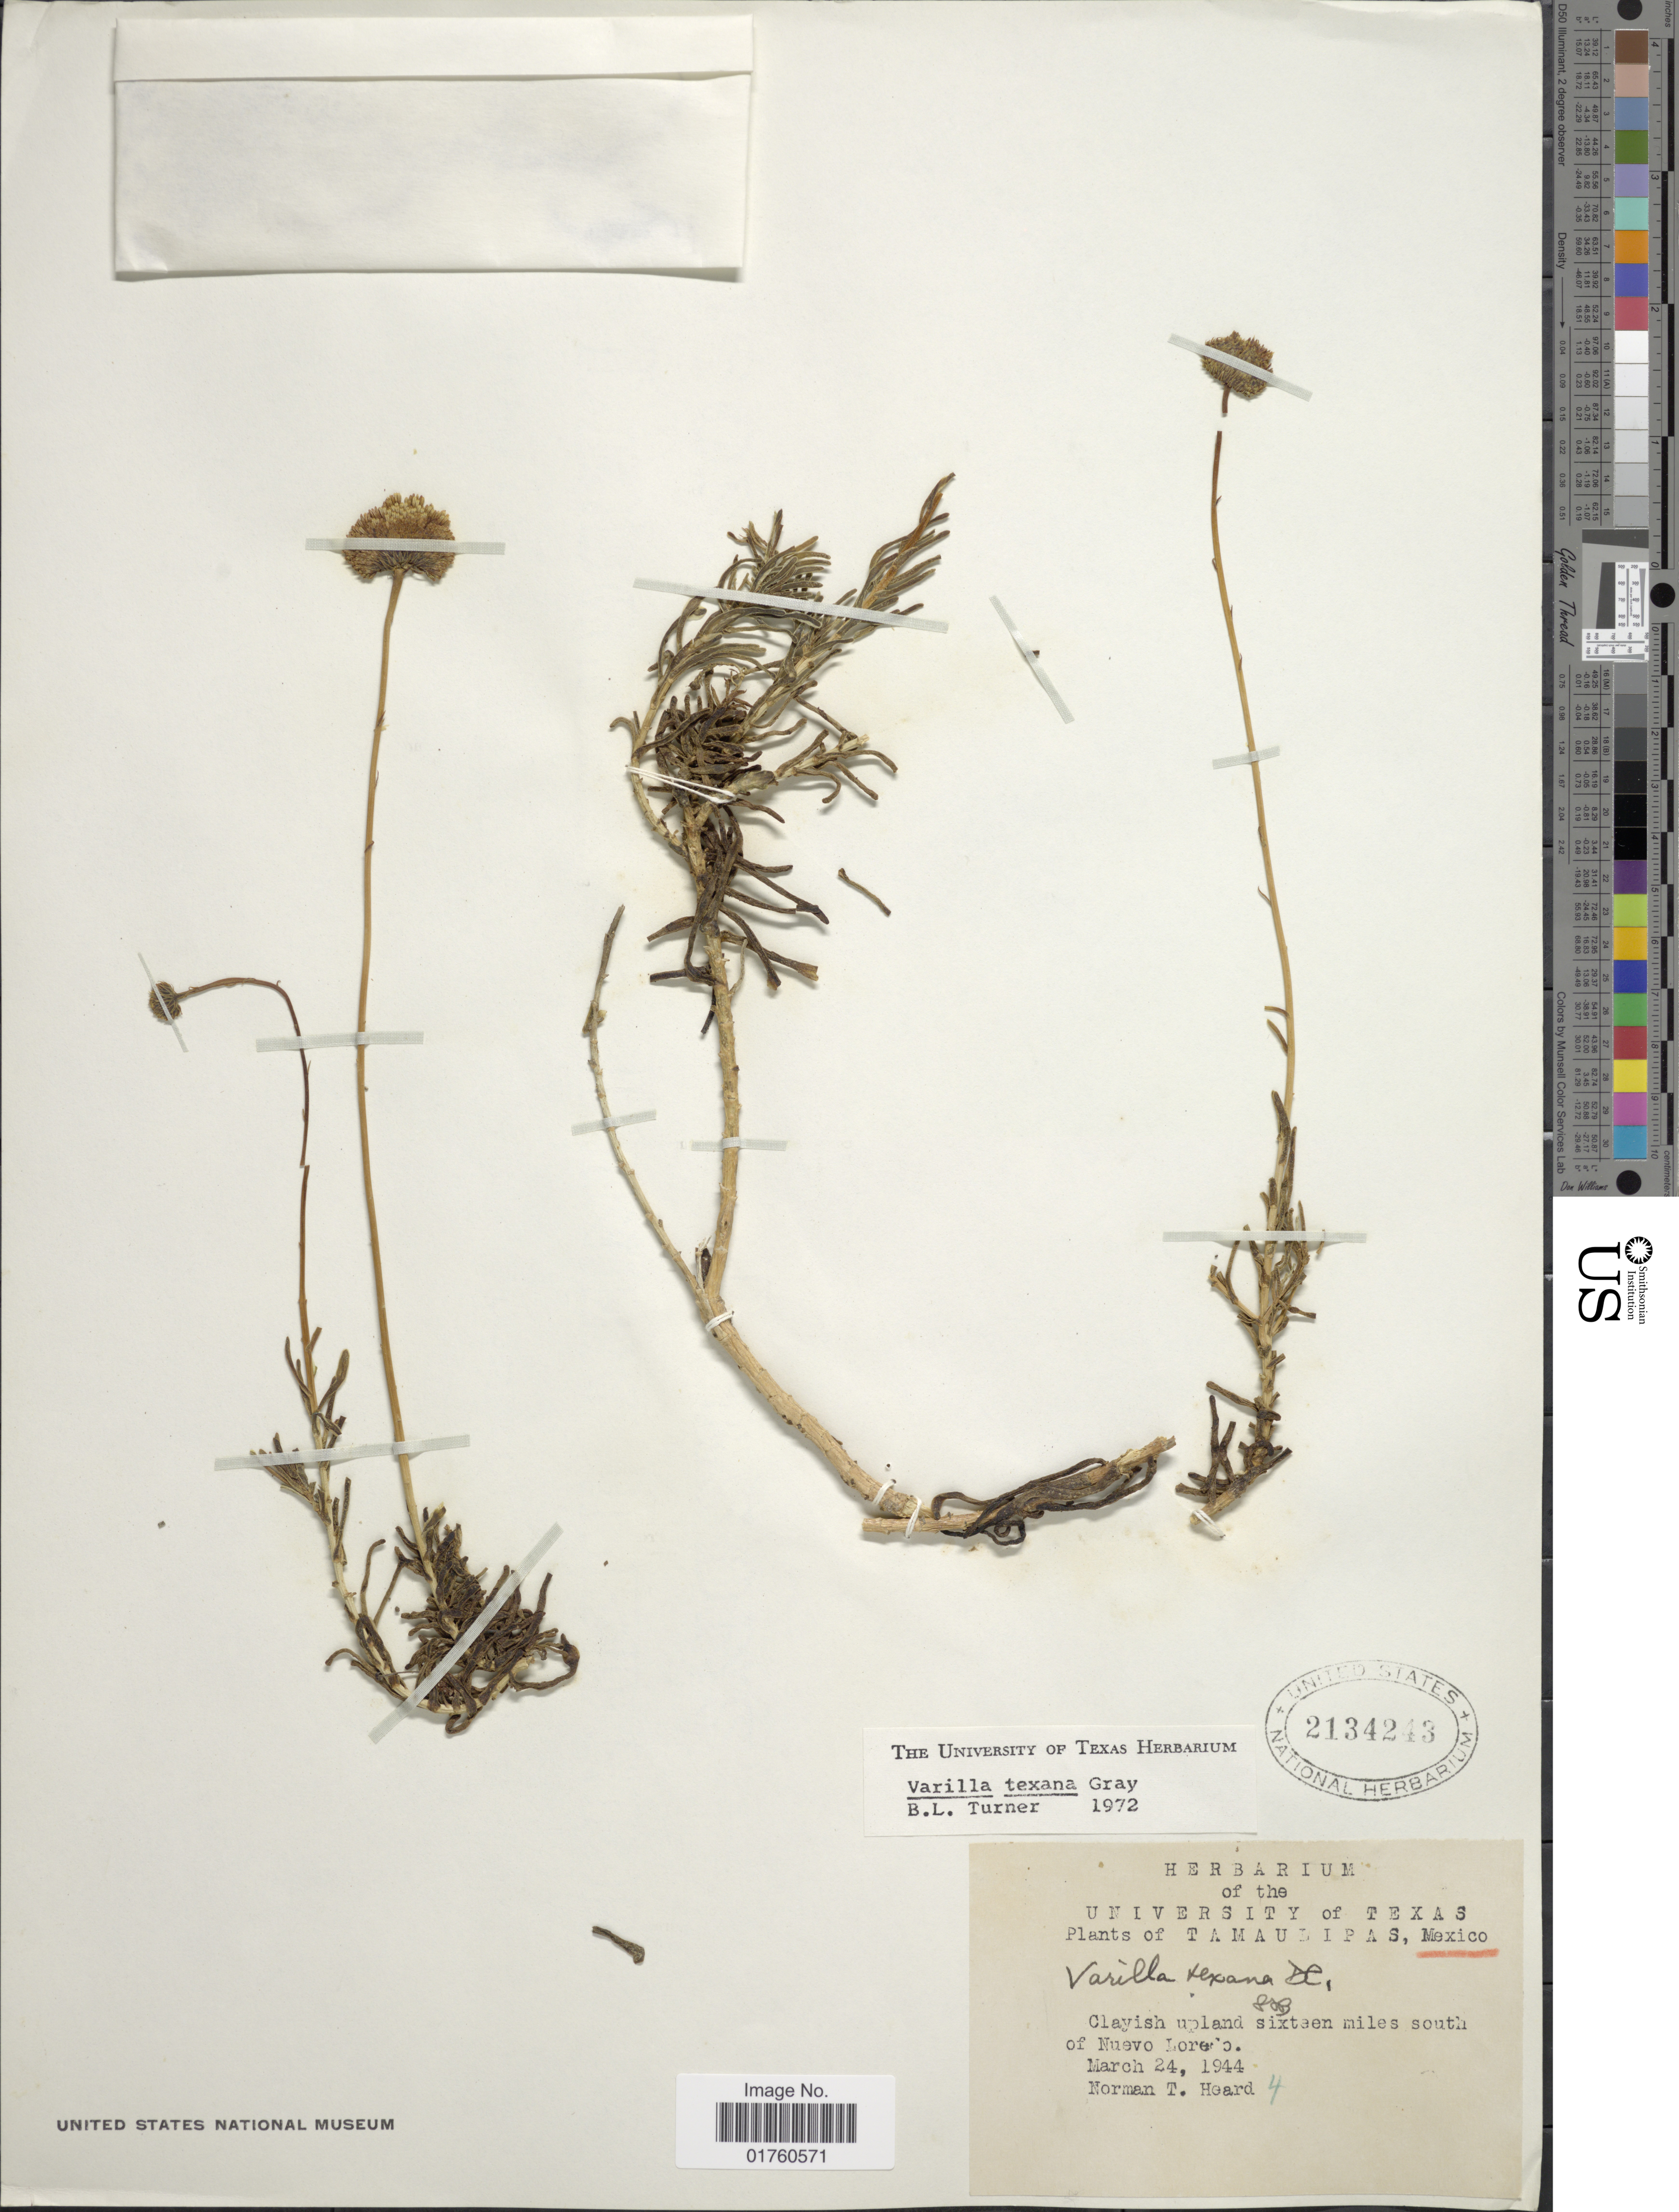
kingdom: Plantae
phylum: Tracheophyta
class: Magnoliopsida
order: Asterales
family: Asteraceae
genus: Varilla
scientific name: Varilla texana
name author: A. Gray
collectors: N. Heard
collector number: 4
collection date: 1944-03-24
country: Mexico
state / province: Tamaulipas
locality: Clayish upland sixteen miles south of Nuevo Loredo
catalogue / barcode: US 2134243